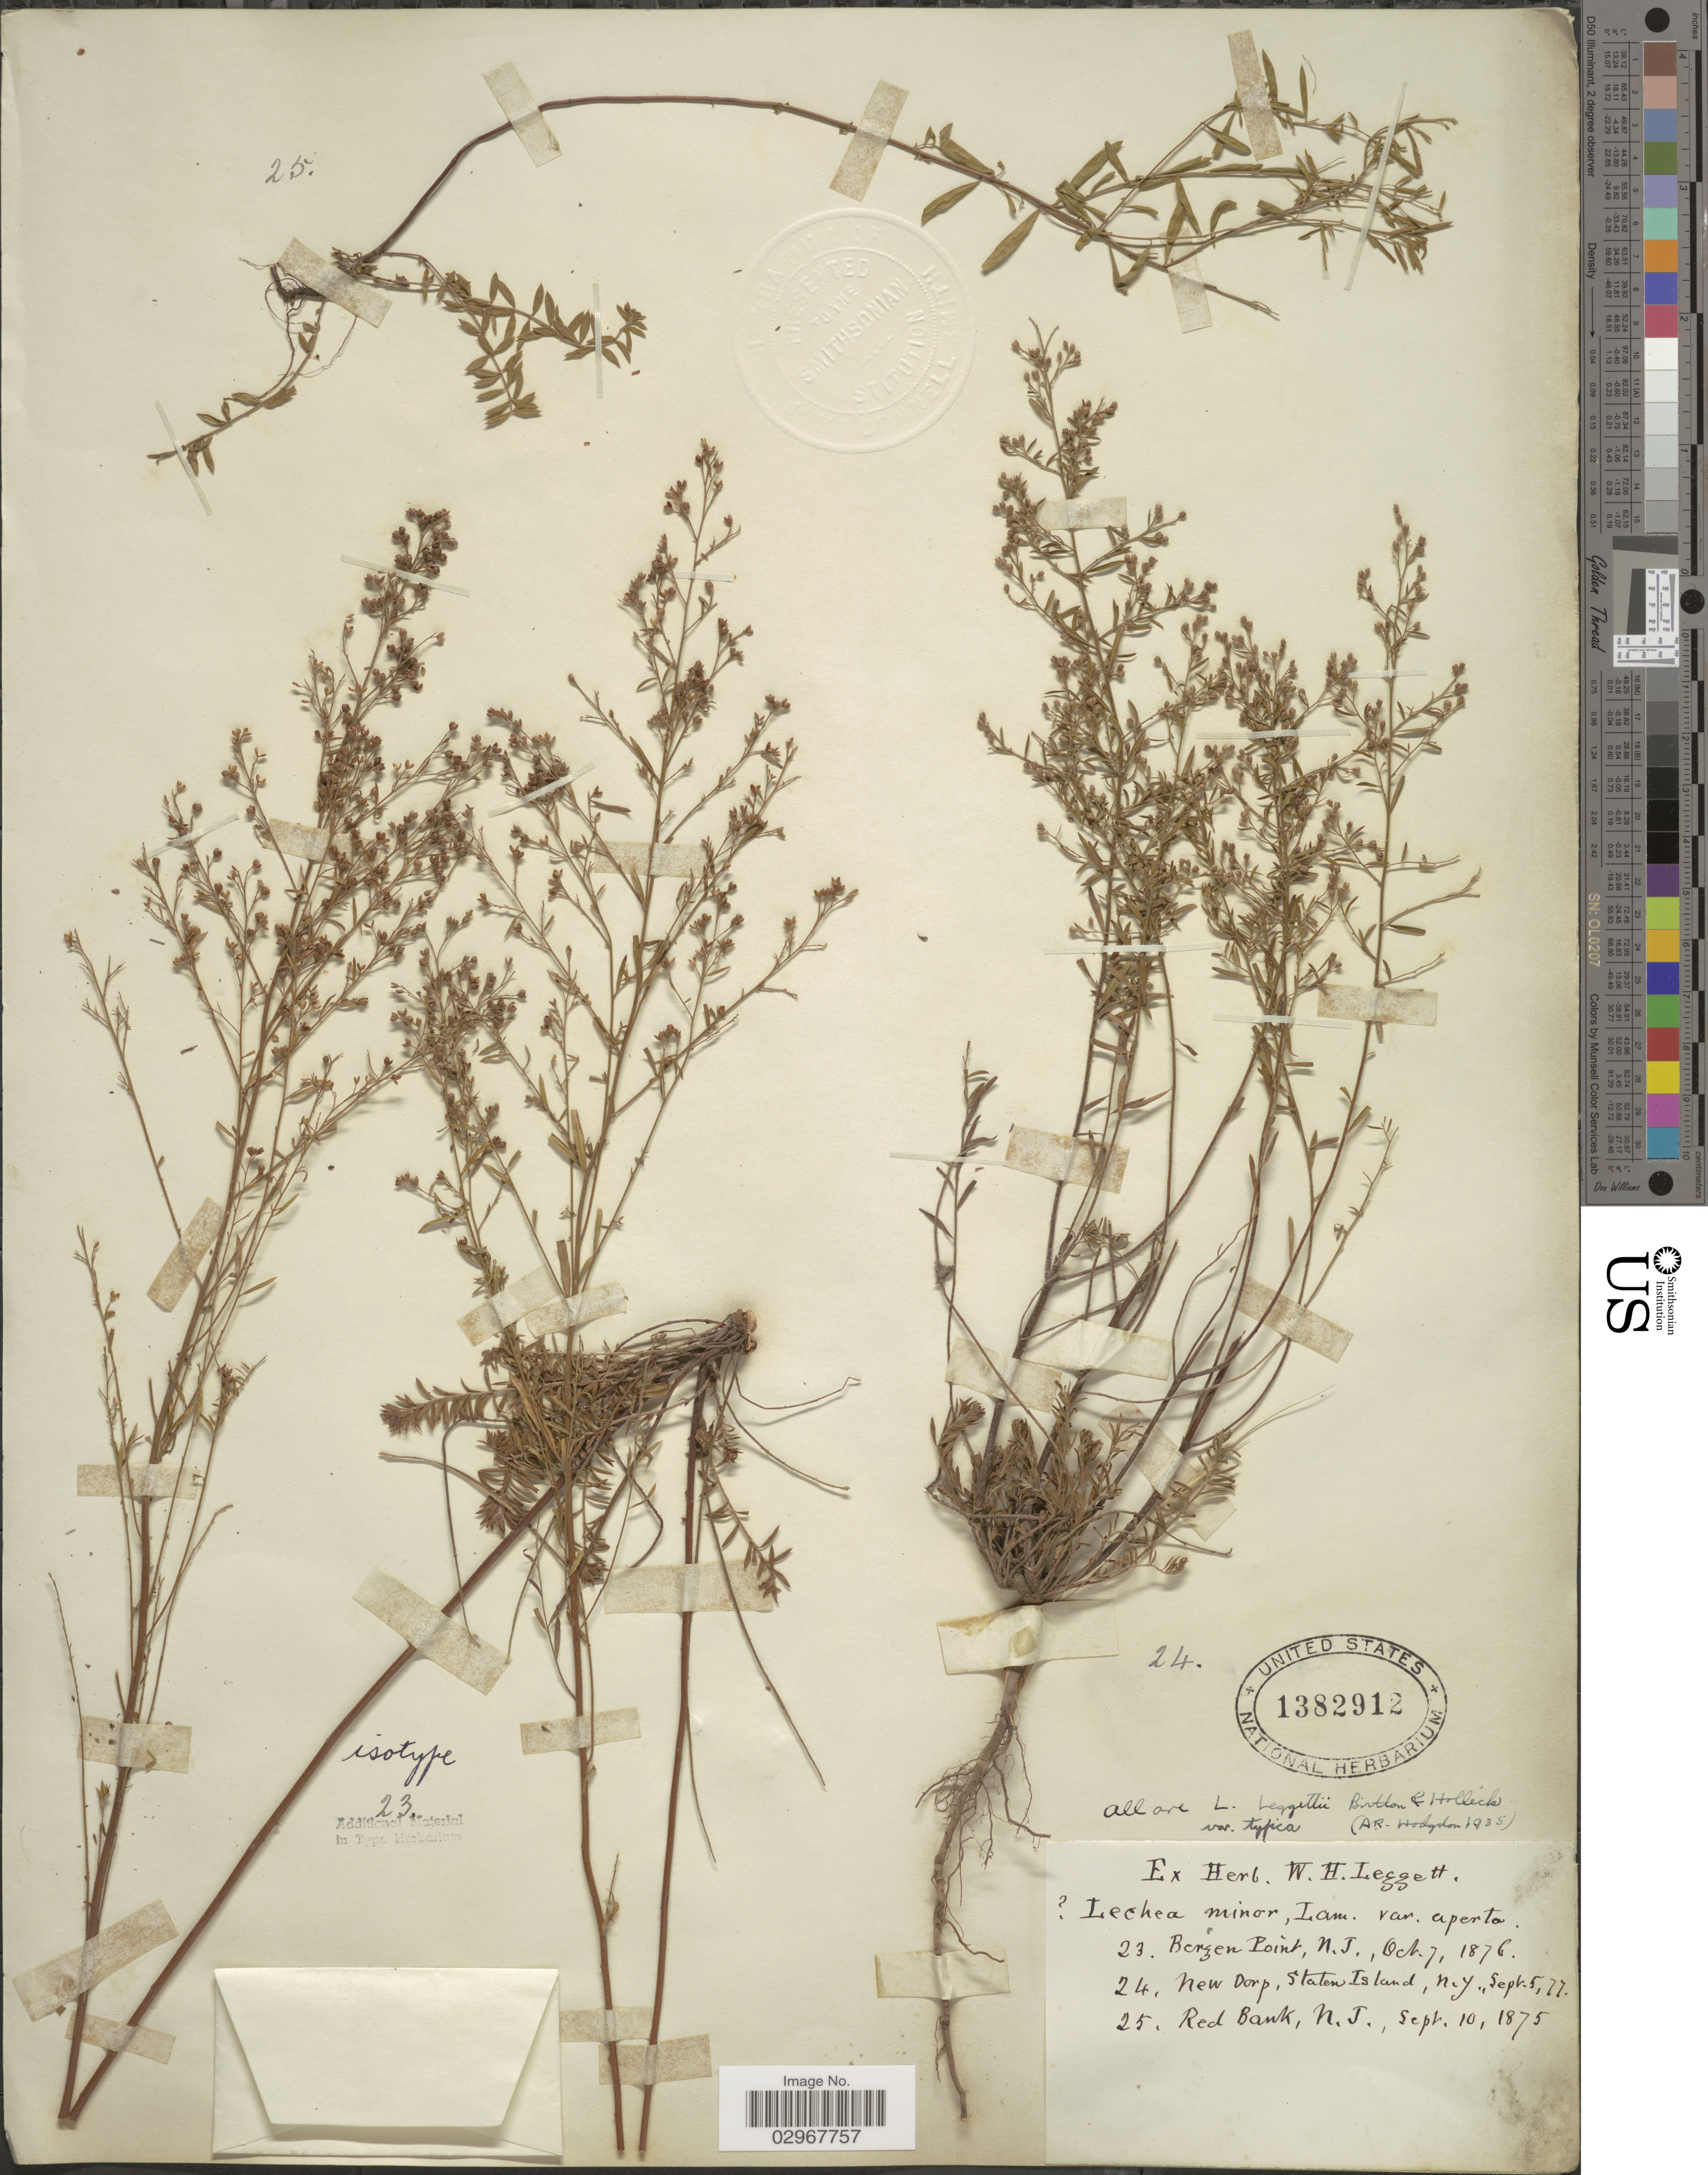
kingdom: Plantae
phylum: Tracheophyta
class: Magnoliopsida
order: Malvales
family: Cistaceae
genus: Lechea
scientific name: Lechea leggettii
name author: Britton & Hollick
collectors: Ex herb. W. H. Leggett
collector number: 25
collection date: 1875-09-10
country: United States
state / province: New Jersey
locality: Red Bank, N. J.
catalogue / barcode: US 1382912-3